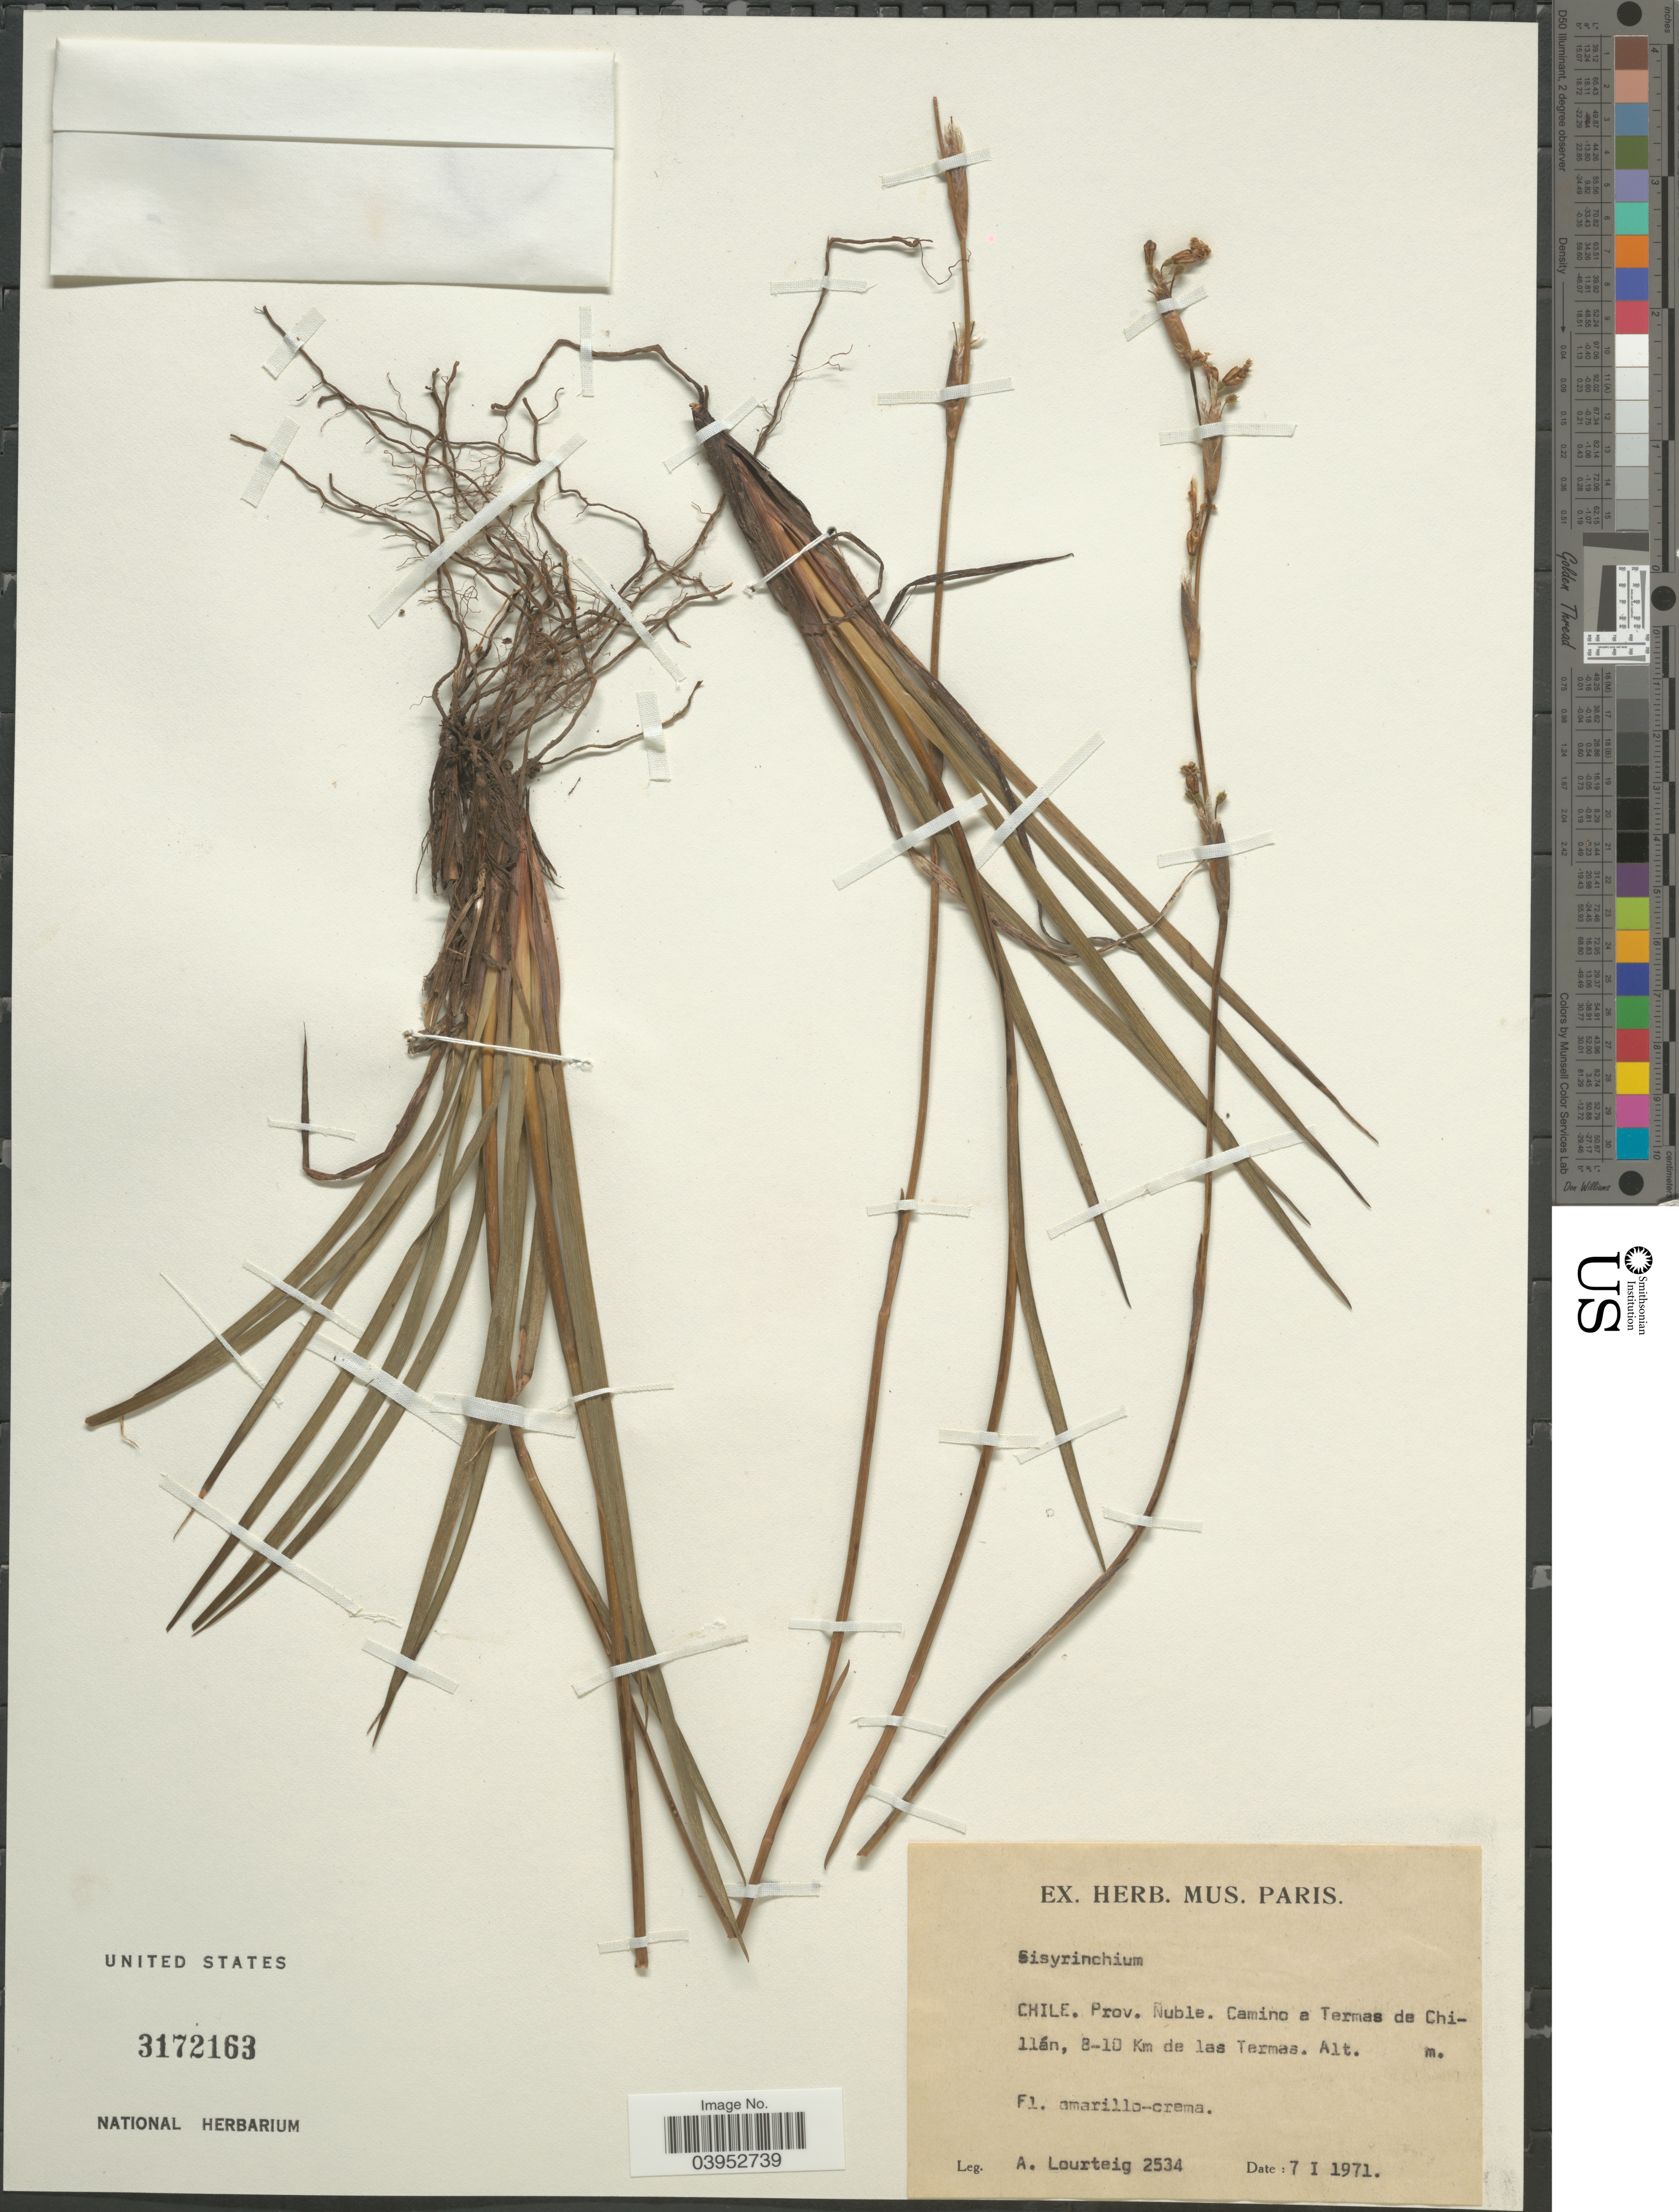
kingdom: Plantae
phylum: Tracheophyta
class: Liliopsida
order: Asparagales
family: Iridaceae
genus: Sisyrinchium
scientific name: Sisyrinchium sp.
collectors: A. Lourteig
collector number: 2534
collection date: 1971-01-07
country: Chile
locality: Prov. Ñuble. Camino a Termas de Chilán. 8-10 Km de las Termas.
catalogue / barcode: US 3172163